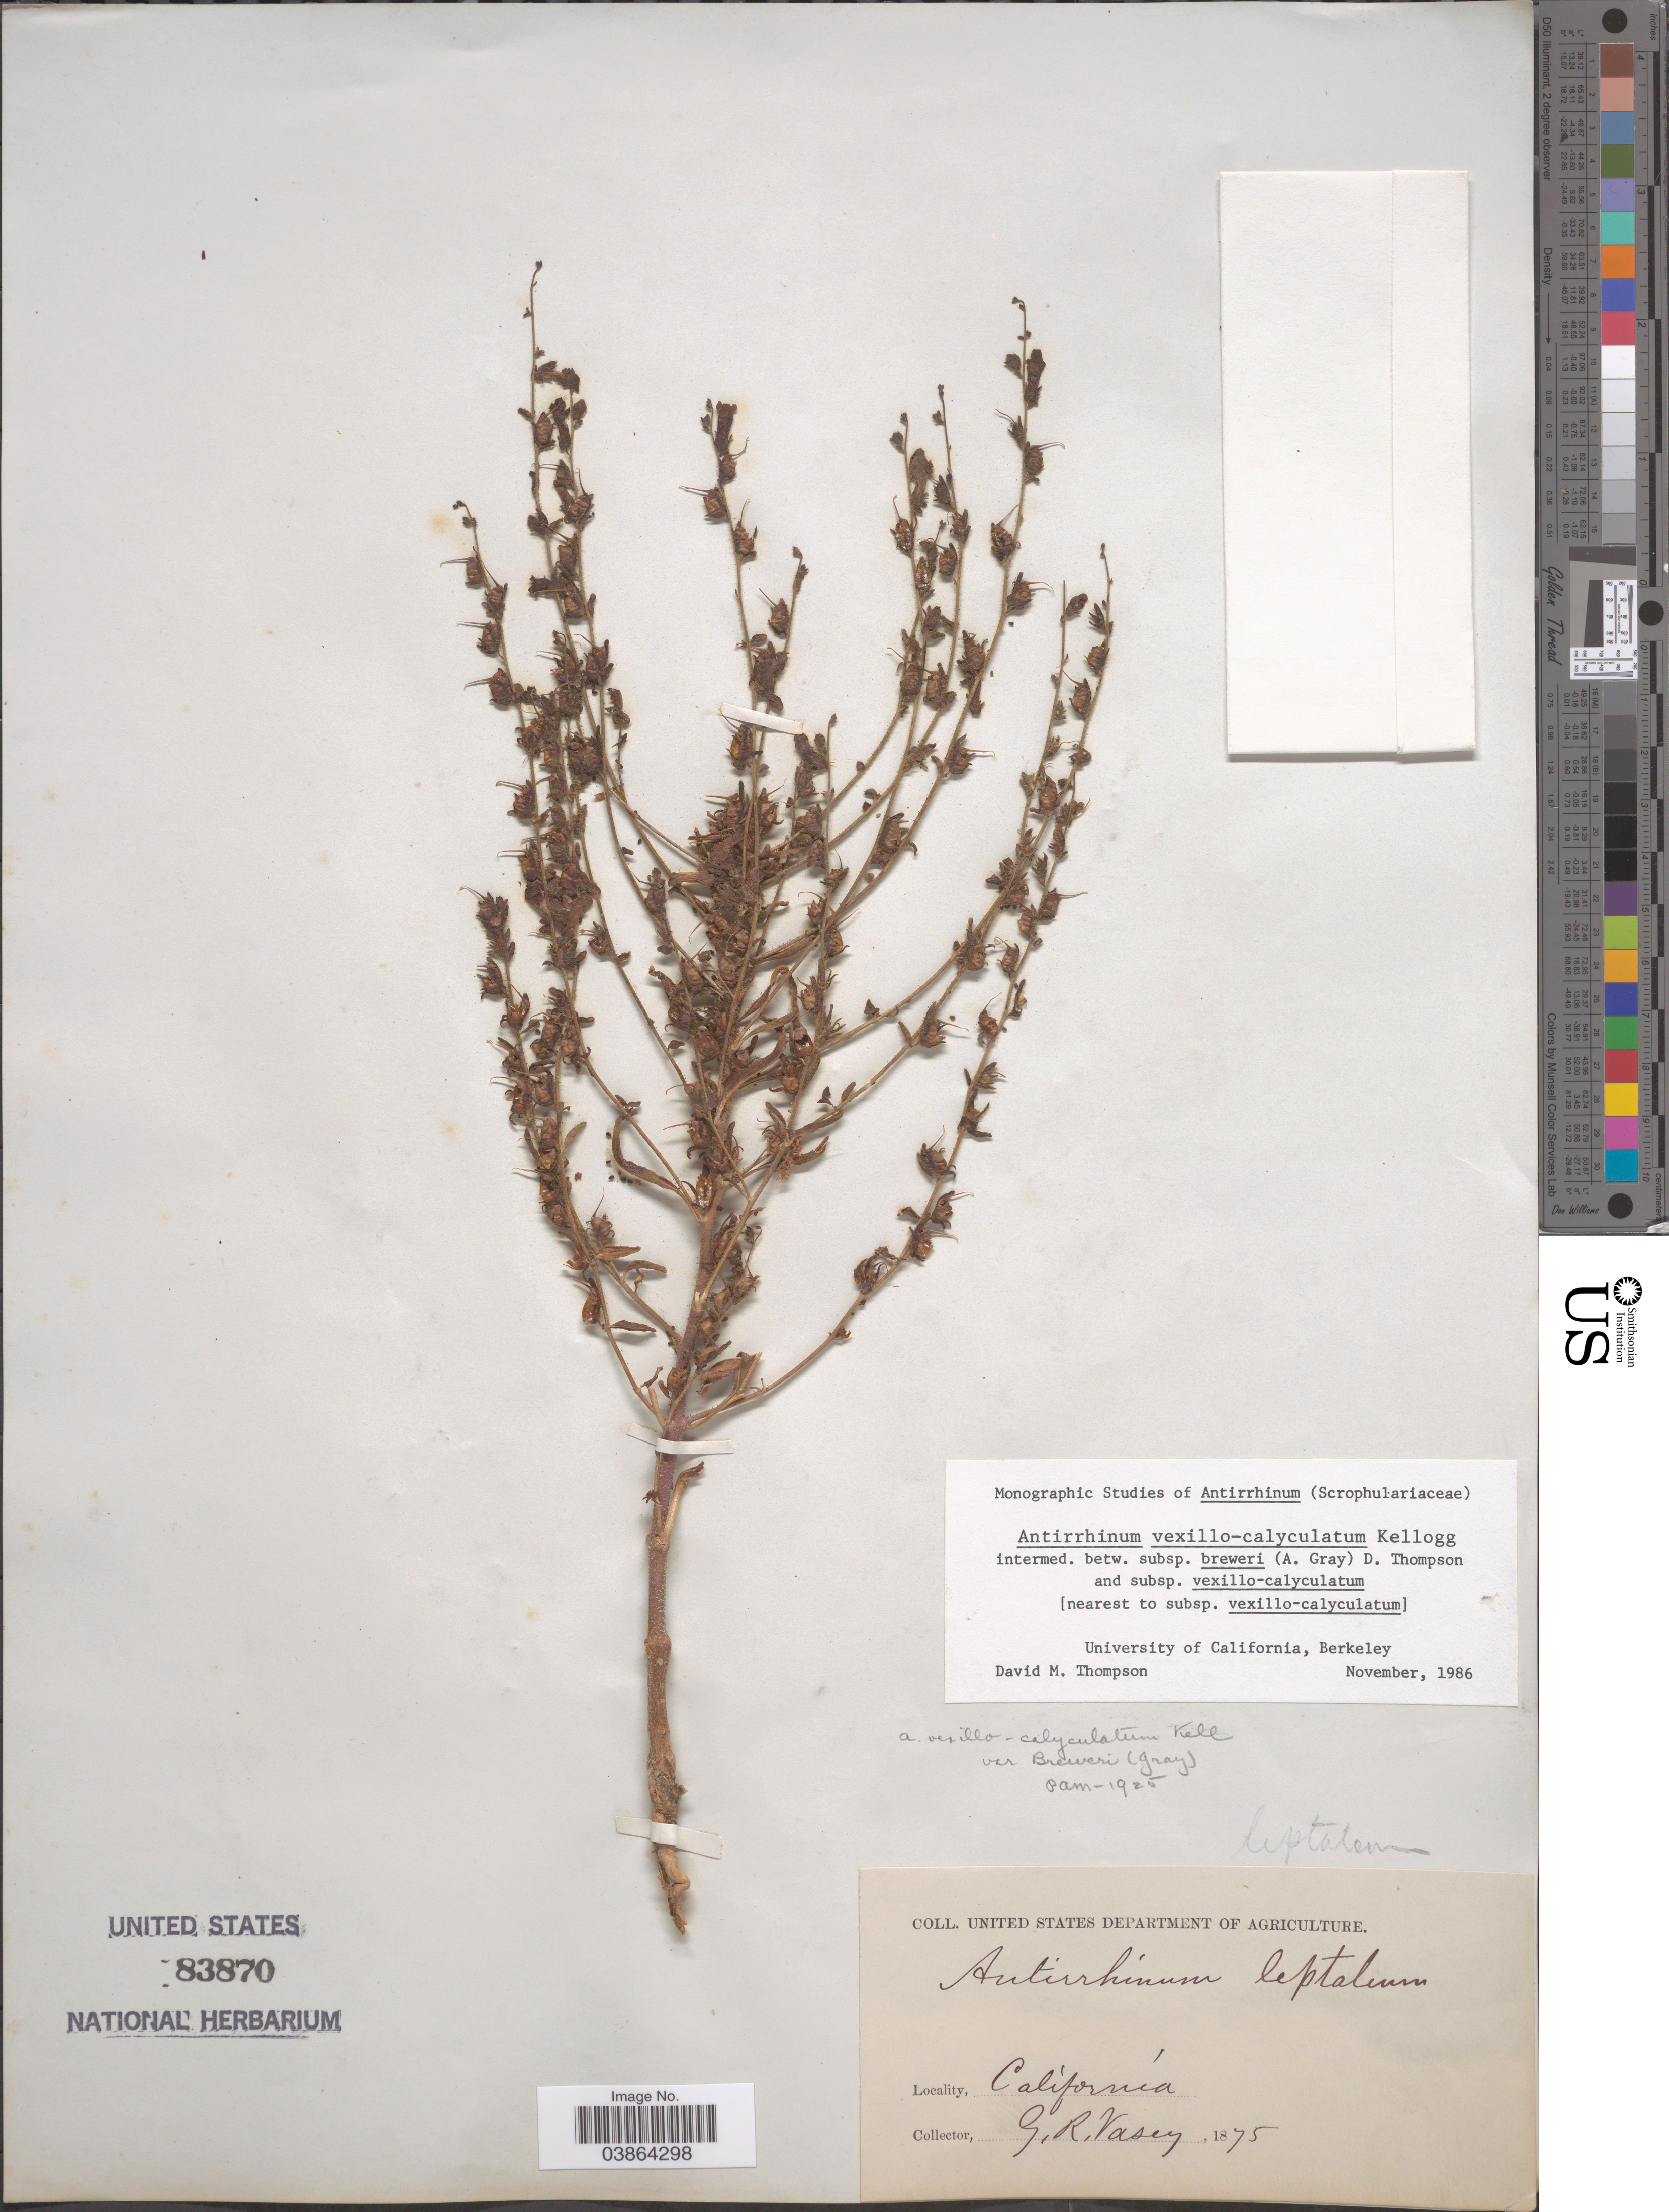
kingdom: Plantae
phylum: Tracheophyta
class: Magnoliopsida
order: Lamiales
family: Plantaginaceae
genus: Sairocarpus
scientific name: Sairocarpus vexillocalyculatus subsp. breweri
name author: (A. Gray) Barringer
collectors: G. R. Vasey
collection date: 1875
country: United States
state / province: California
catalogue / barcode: US 83870